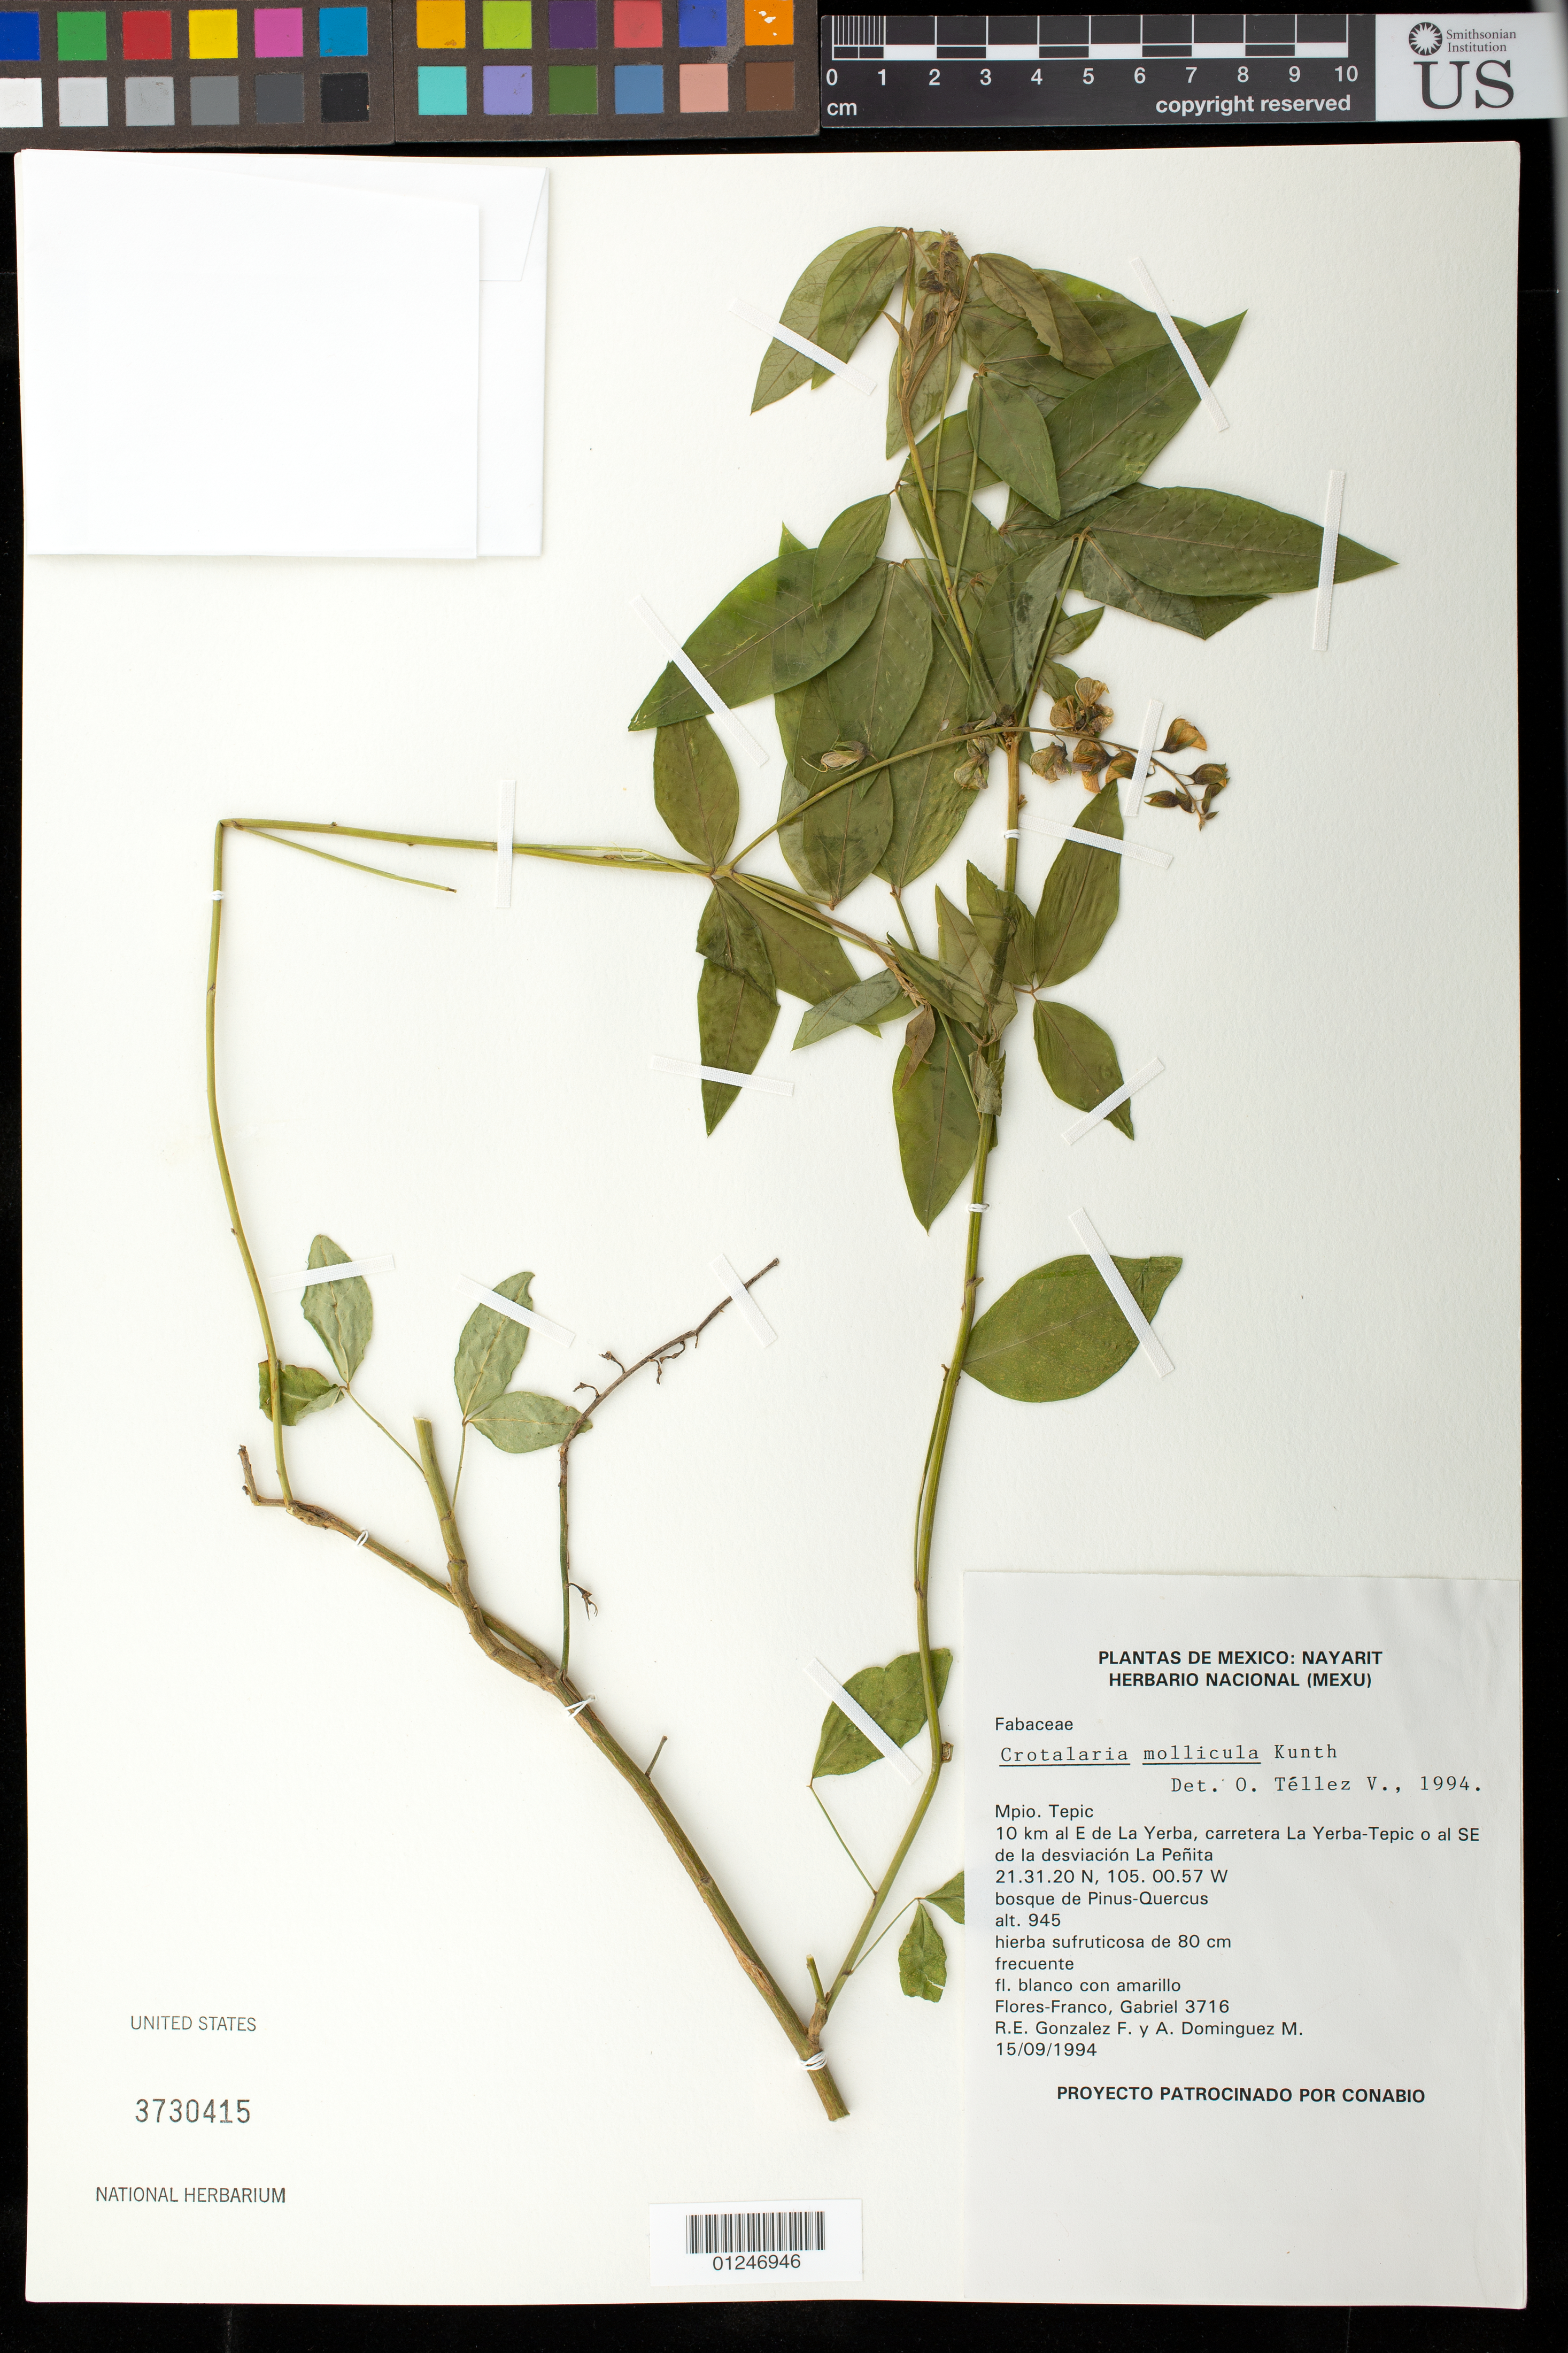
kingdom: Plantae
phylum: Tracheophyta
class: Magnoliopsida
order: Fabales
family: Fabaceae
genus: Crotalaria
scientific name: Crotalaria mollicula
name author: Kunth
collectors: G. Flores F., R. E. Gonzalez F. & A. Dominguez M.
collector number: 3716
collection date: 1994-09-15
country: Mexico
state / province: Nayarit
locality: Mpio. Tepic. 10 km al E de La Yerba, carretera La Yerba-Tepic o al SE de la desviación La Peñita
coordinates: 21.31.20 N, 105.00.57 W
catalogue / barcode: US 3730415